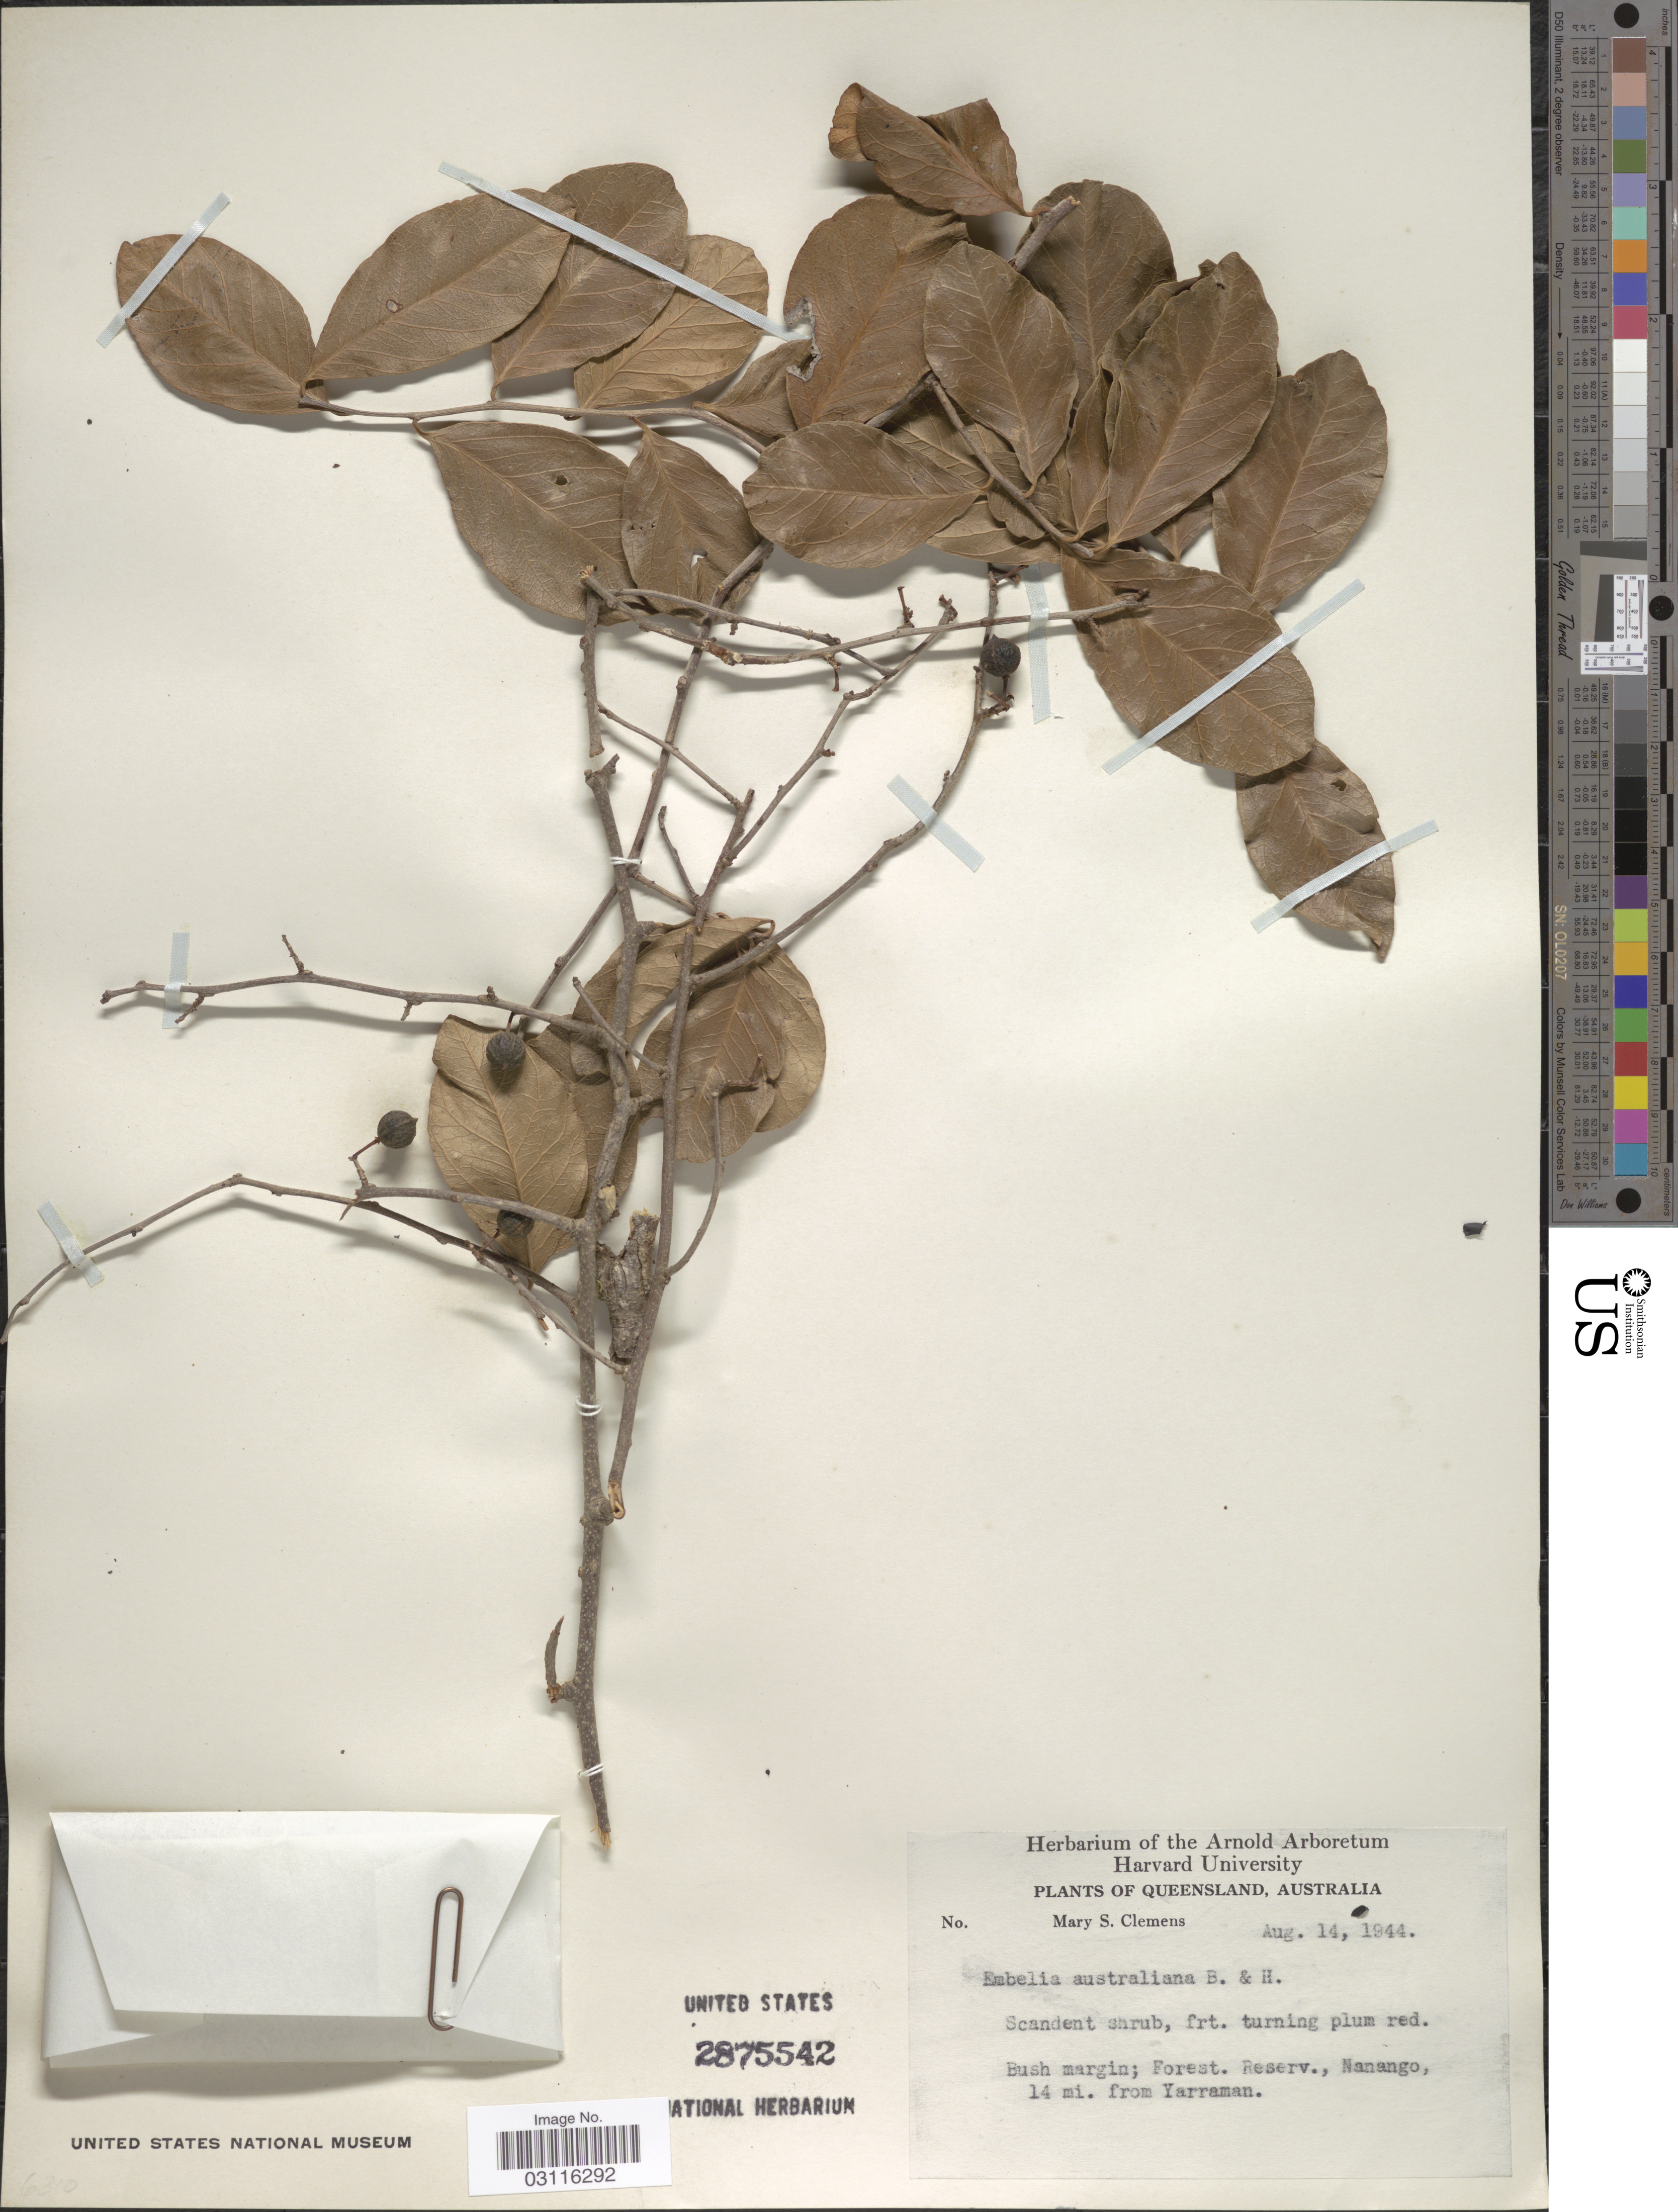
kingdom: Plantae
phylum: Tracheophyta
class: Magnoliopsida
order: Ericales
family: Primulaceae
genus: Embelia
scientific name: Embelia australiana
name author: (F. Muell.) Mez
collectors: M. S. Clemens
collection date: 1944-08-14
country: Australia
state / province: Queensland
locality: Forest. Reserv., Nanango, 14 mi. from Yarraman.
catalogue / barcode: US 2875542